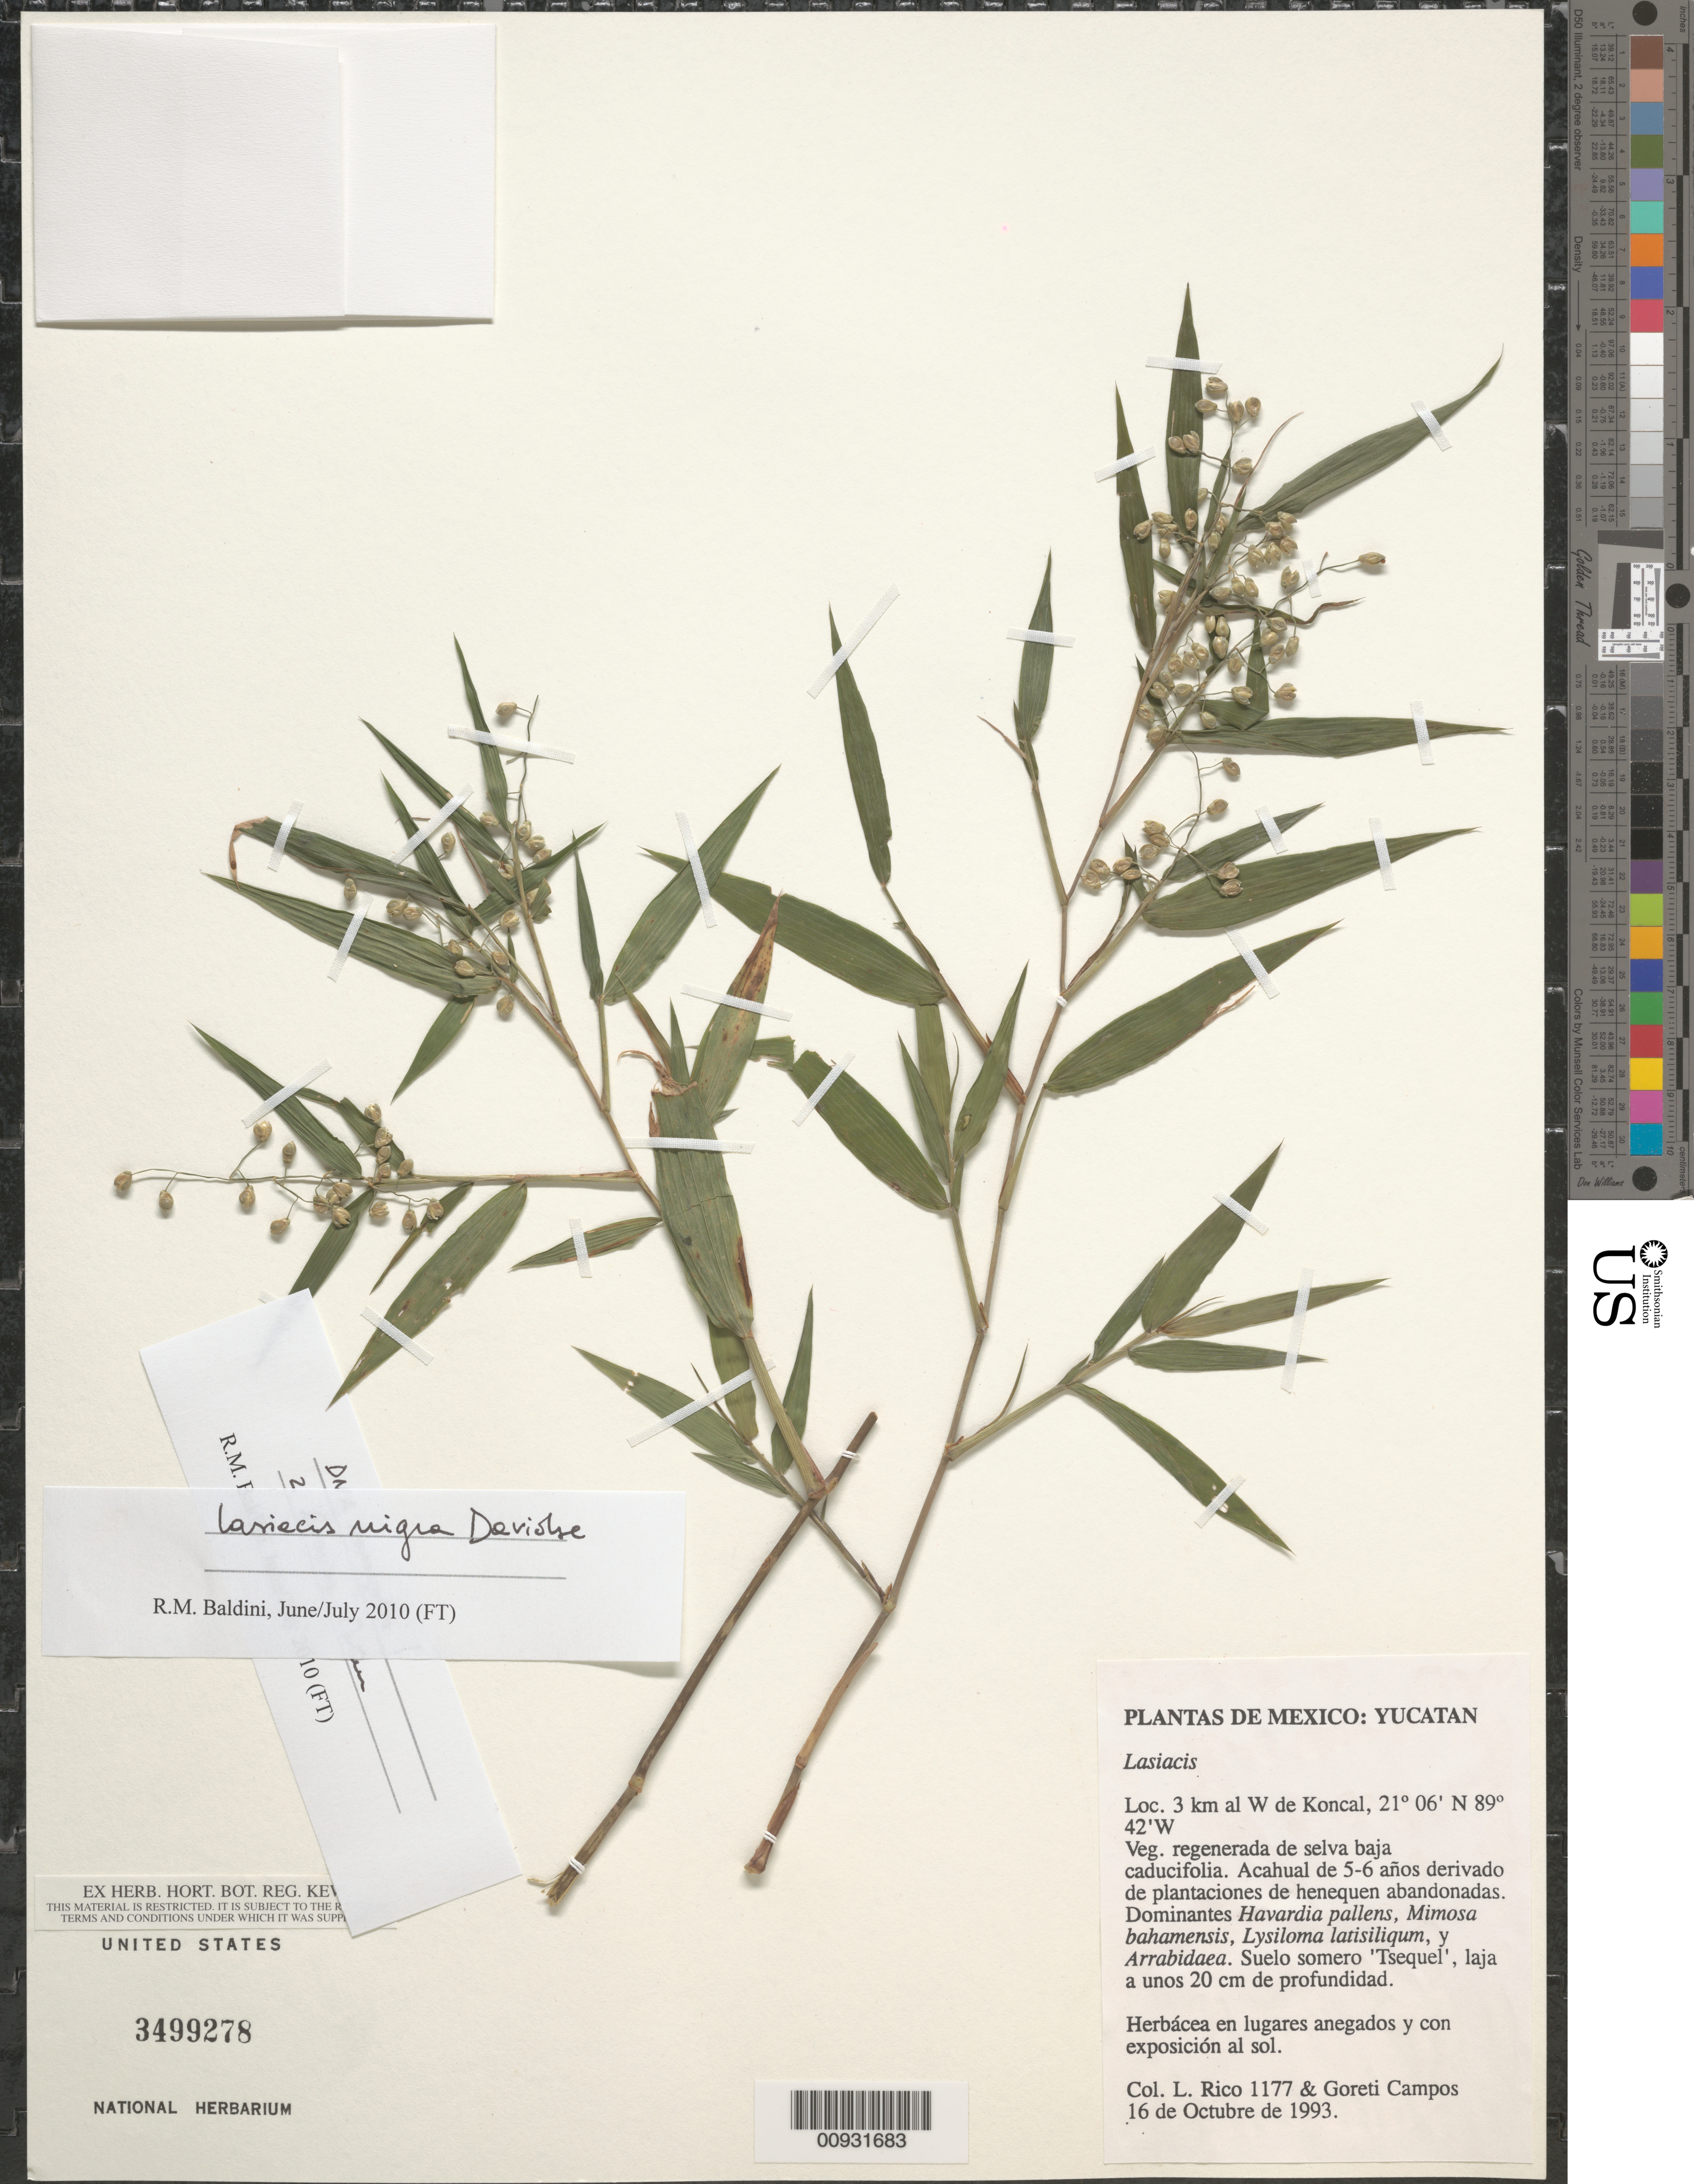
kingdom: Plantae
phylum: Tracheophyta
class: Liliopsida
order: Poales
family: Poaceae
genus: Lasiacis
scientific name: Lasiacis sp.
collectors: M. Rico Arce & G. Campos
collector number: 1177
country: Mexico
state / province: Yucatán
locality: W of Koncal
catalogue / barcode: US 3499278